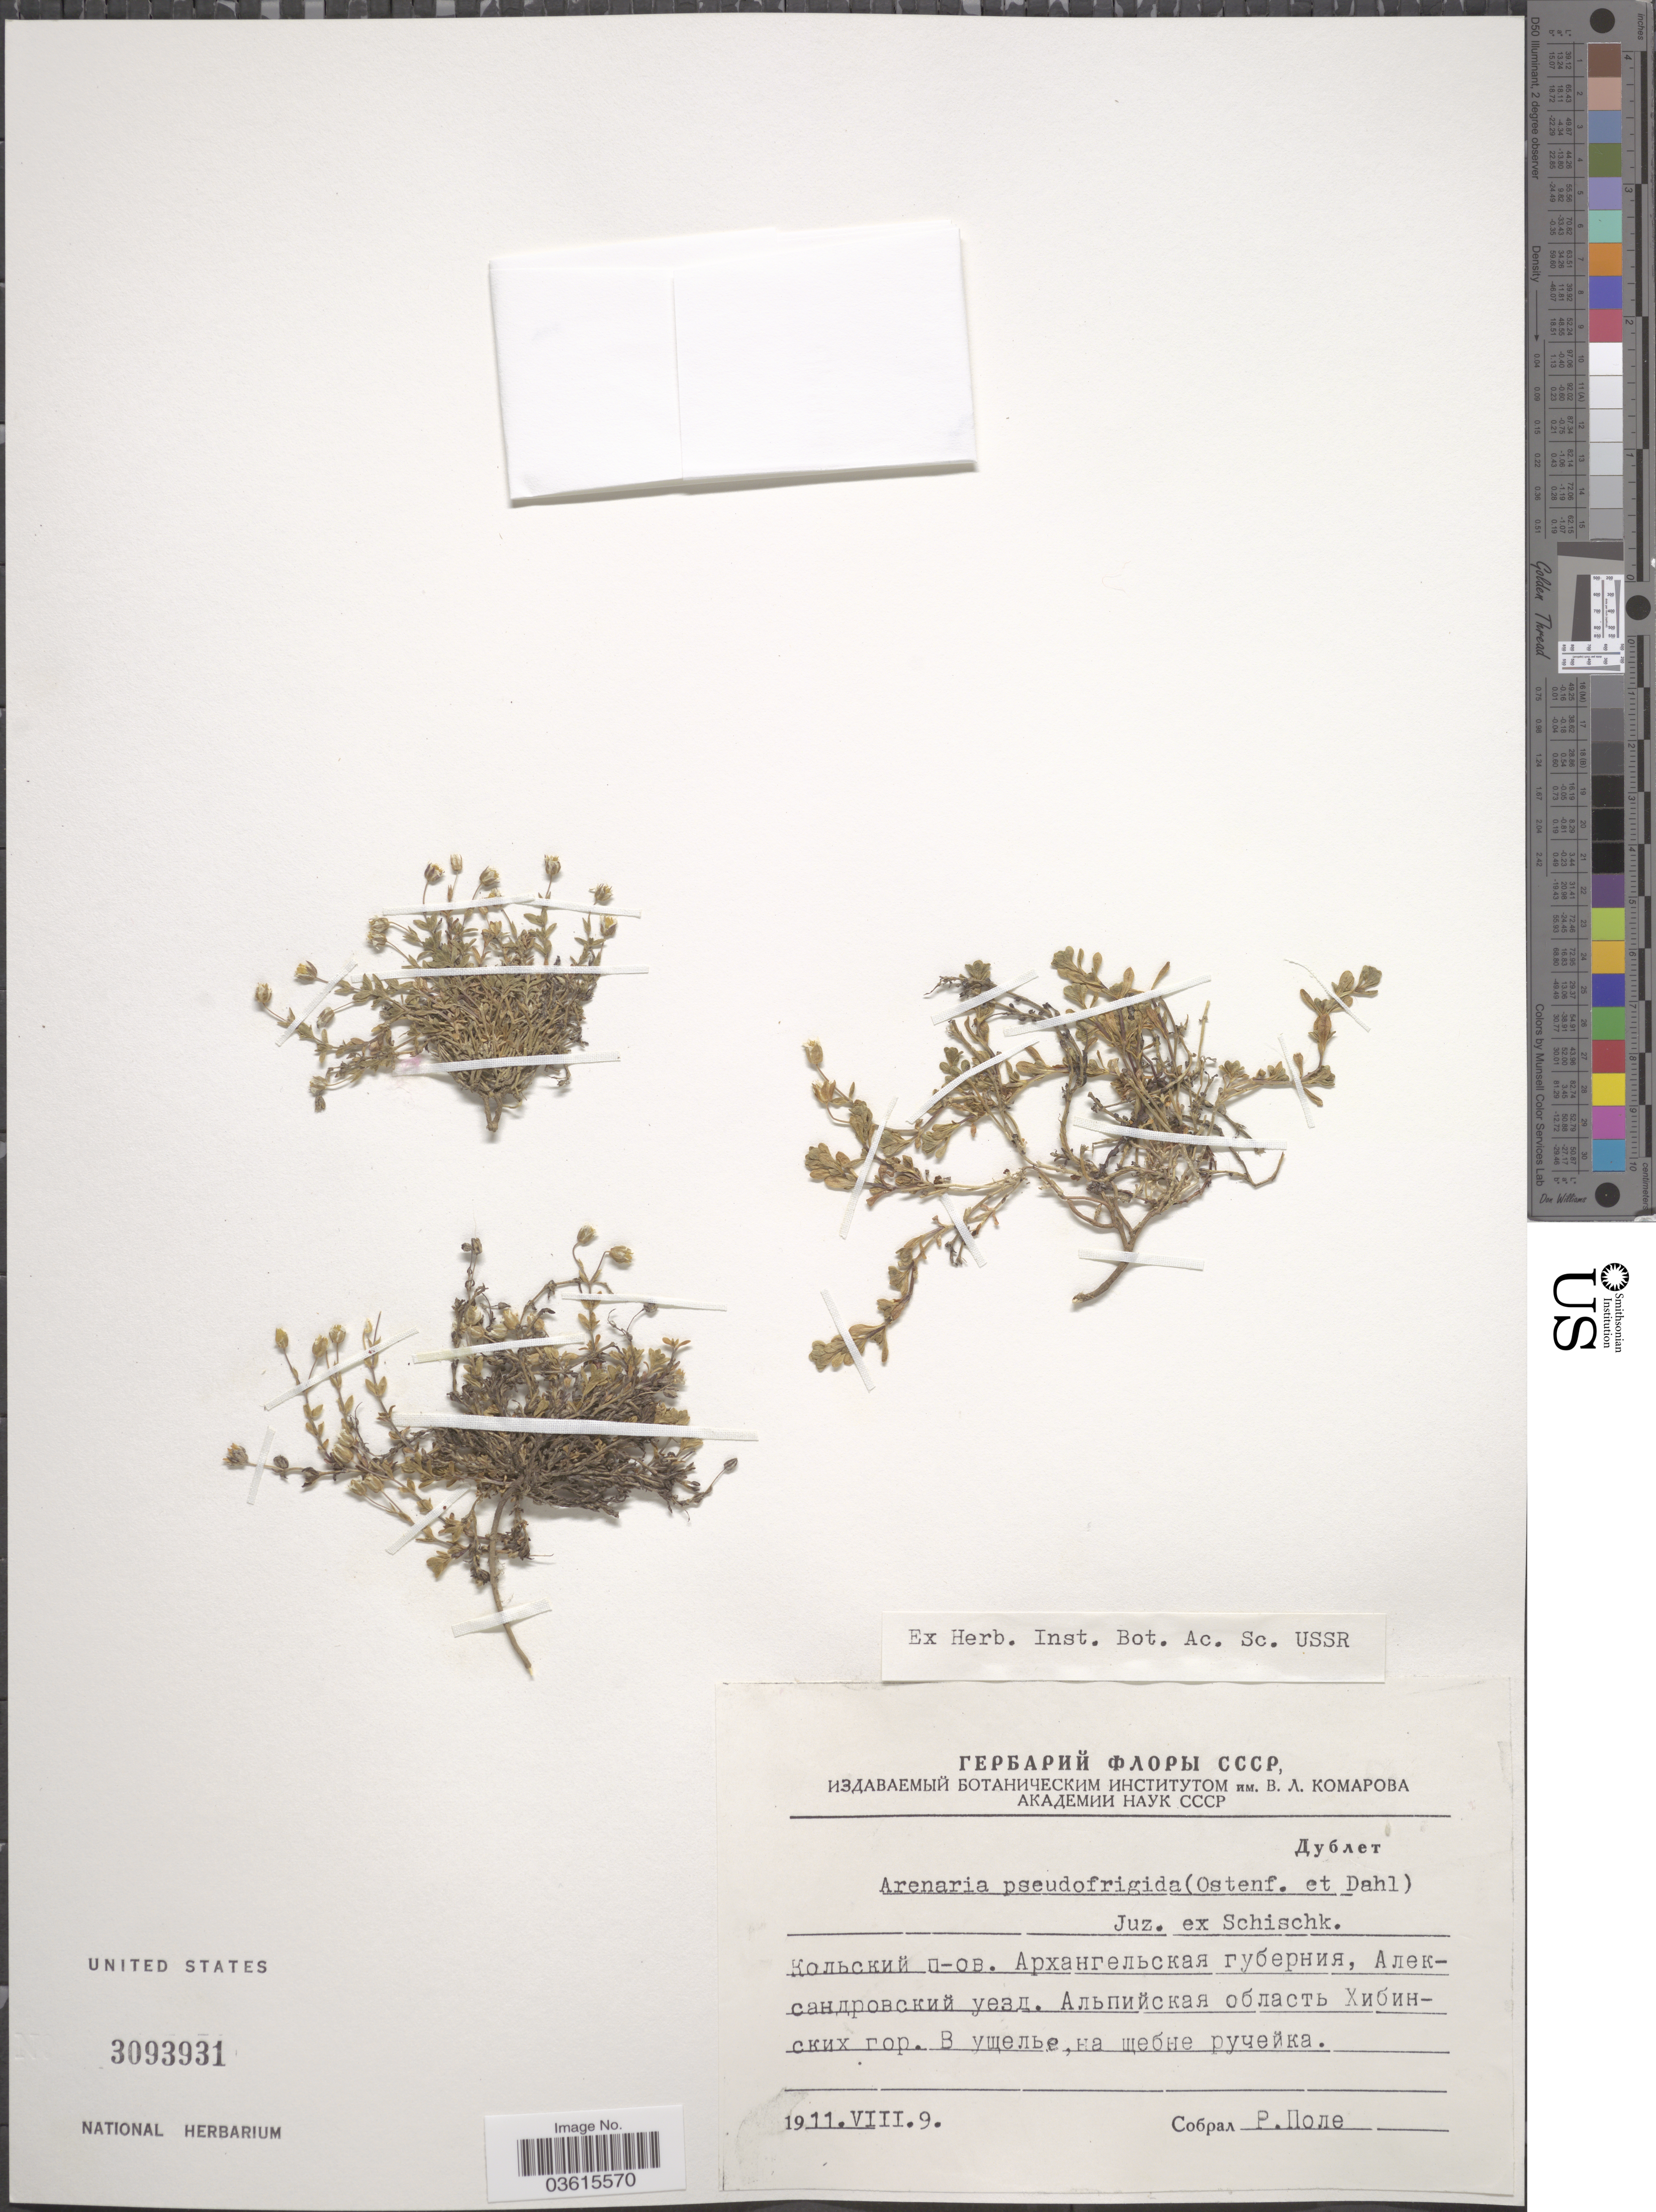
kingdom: Plantae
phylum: Tracheophyta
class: Magnoliopsida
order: Caryophyllales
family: Caryophyllaceae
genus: Arenaria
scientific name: Arenaria pseudofrigida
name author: (Ostenf. & O.C. Dahl) Steffen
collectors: P. Pole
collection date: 1911-08-09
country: Russian Federation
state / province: Murmansk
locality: Kola Peninsula, Khibiny Mts.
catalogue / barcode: US 3093931